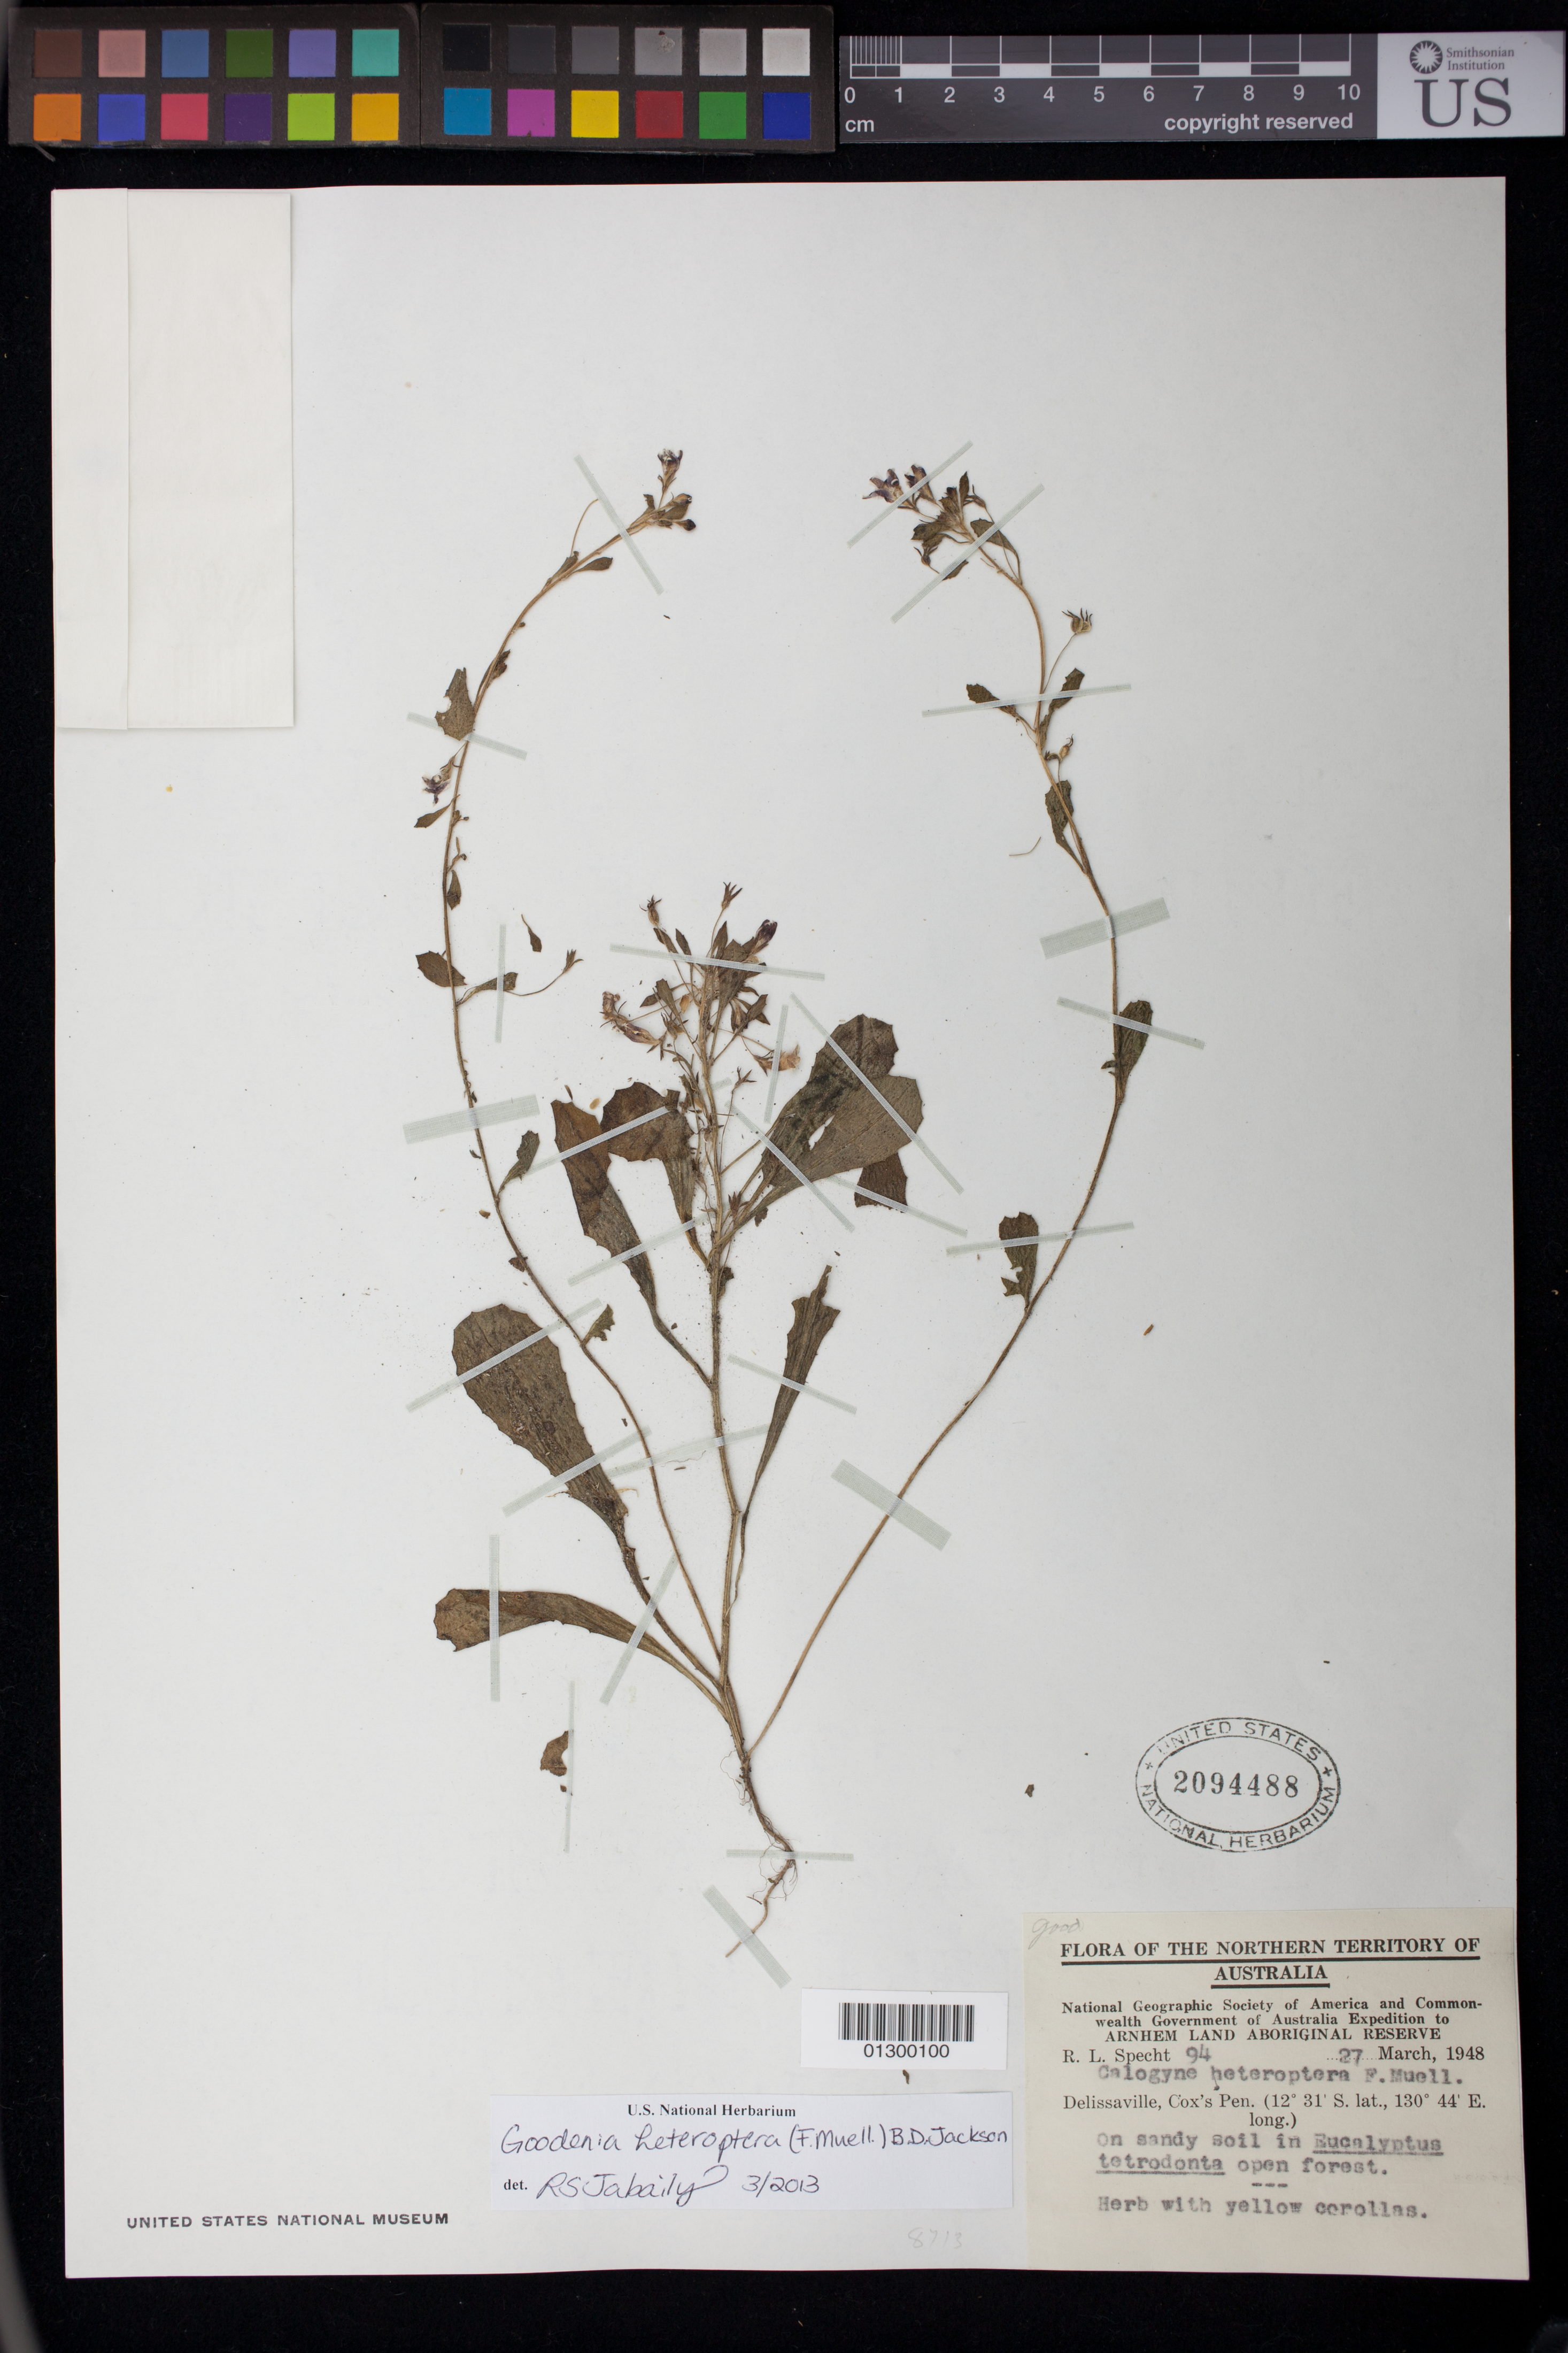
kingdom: Plantae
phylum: Tracheophyta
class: Magnoliopsida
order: Asterales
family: Goodeniaceae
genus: Goodenia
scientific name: Goodenia heteroptera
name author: (F. Muell.) B.D. Jacks.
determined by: Jabaily, R.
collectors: R. L. Specht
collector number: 94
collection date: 1948-03-27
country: Australia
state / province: Northern Territory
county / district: Belyuen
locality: Cox's Pen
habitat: On sandy soil in Eucalyptus tetrodonta open forest.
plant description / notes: Herb with yellow corollas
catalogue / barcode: US 2094488